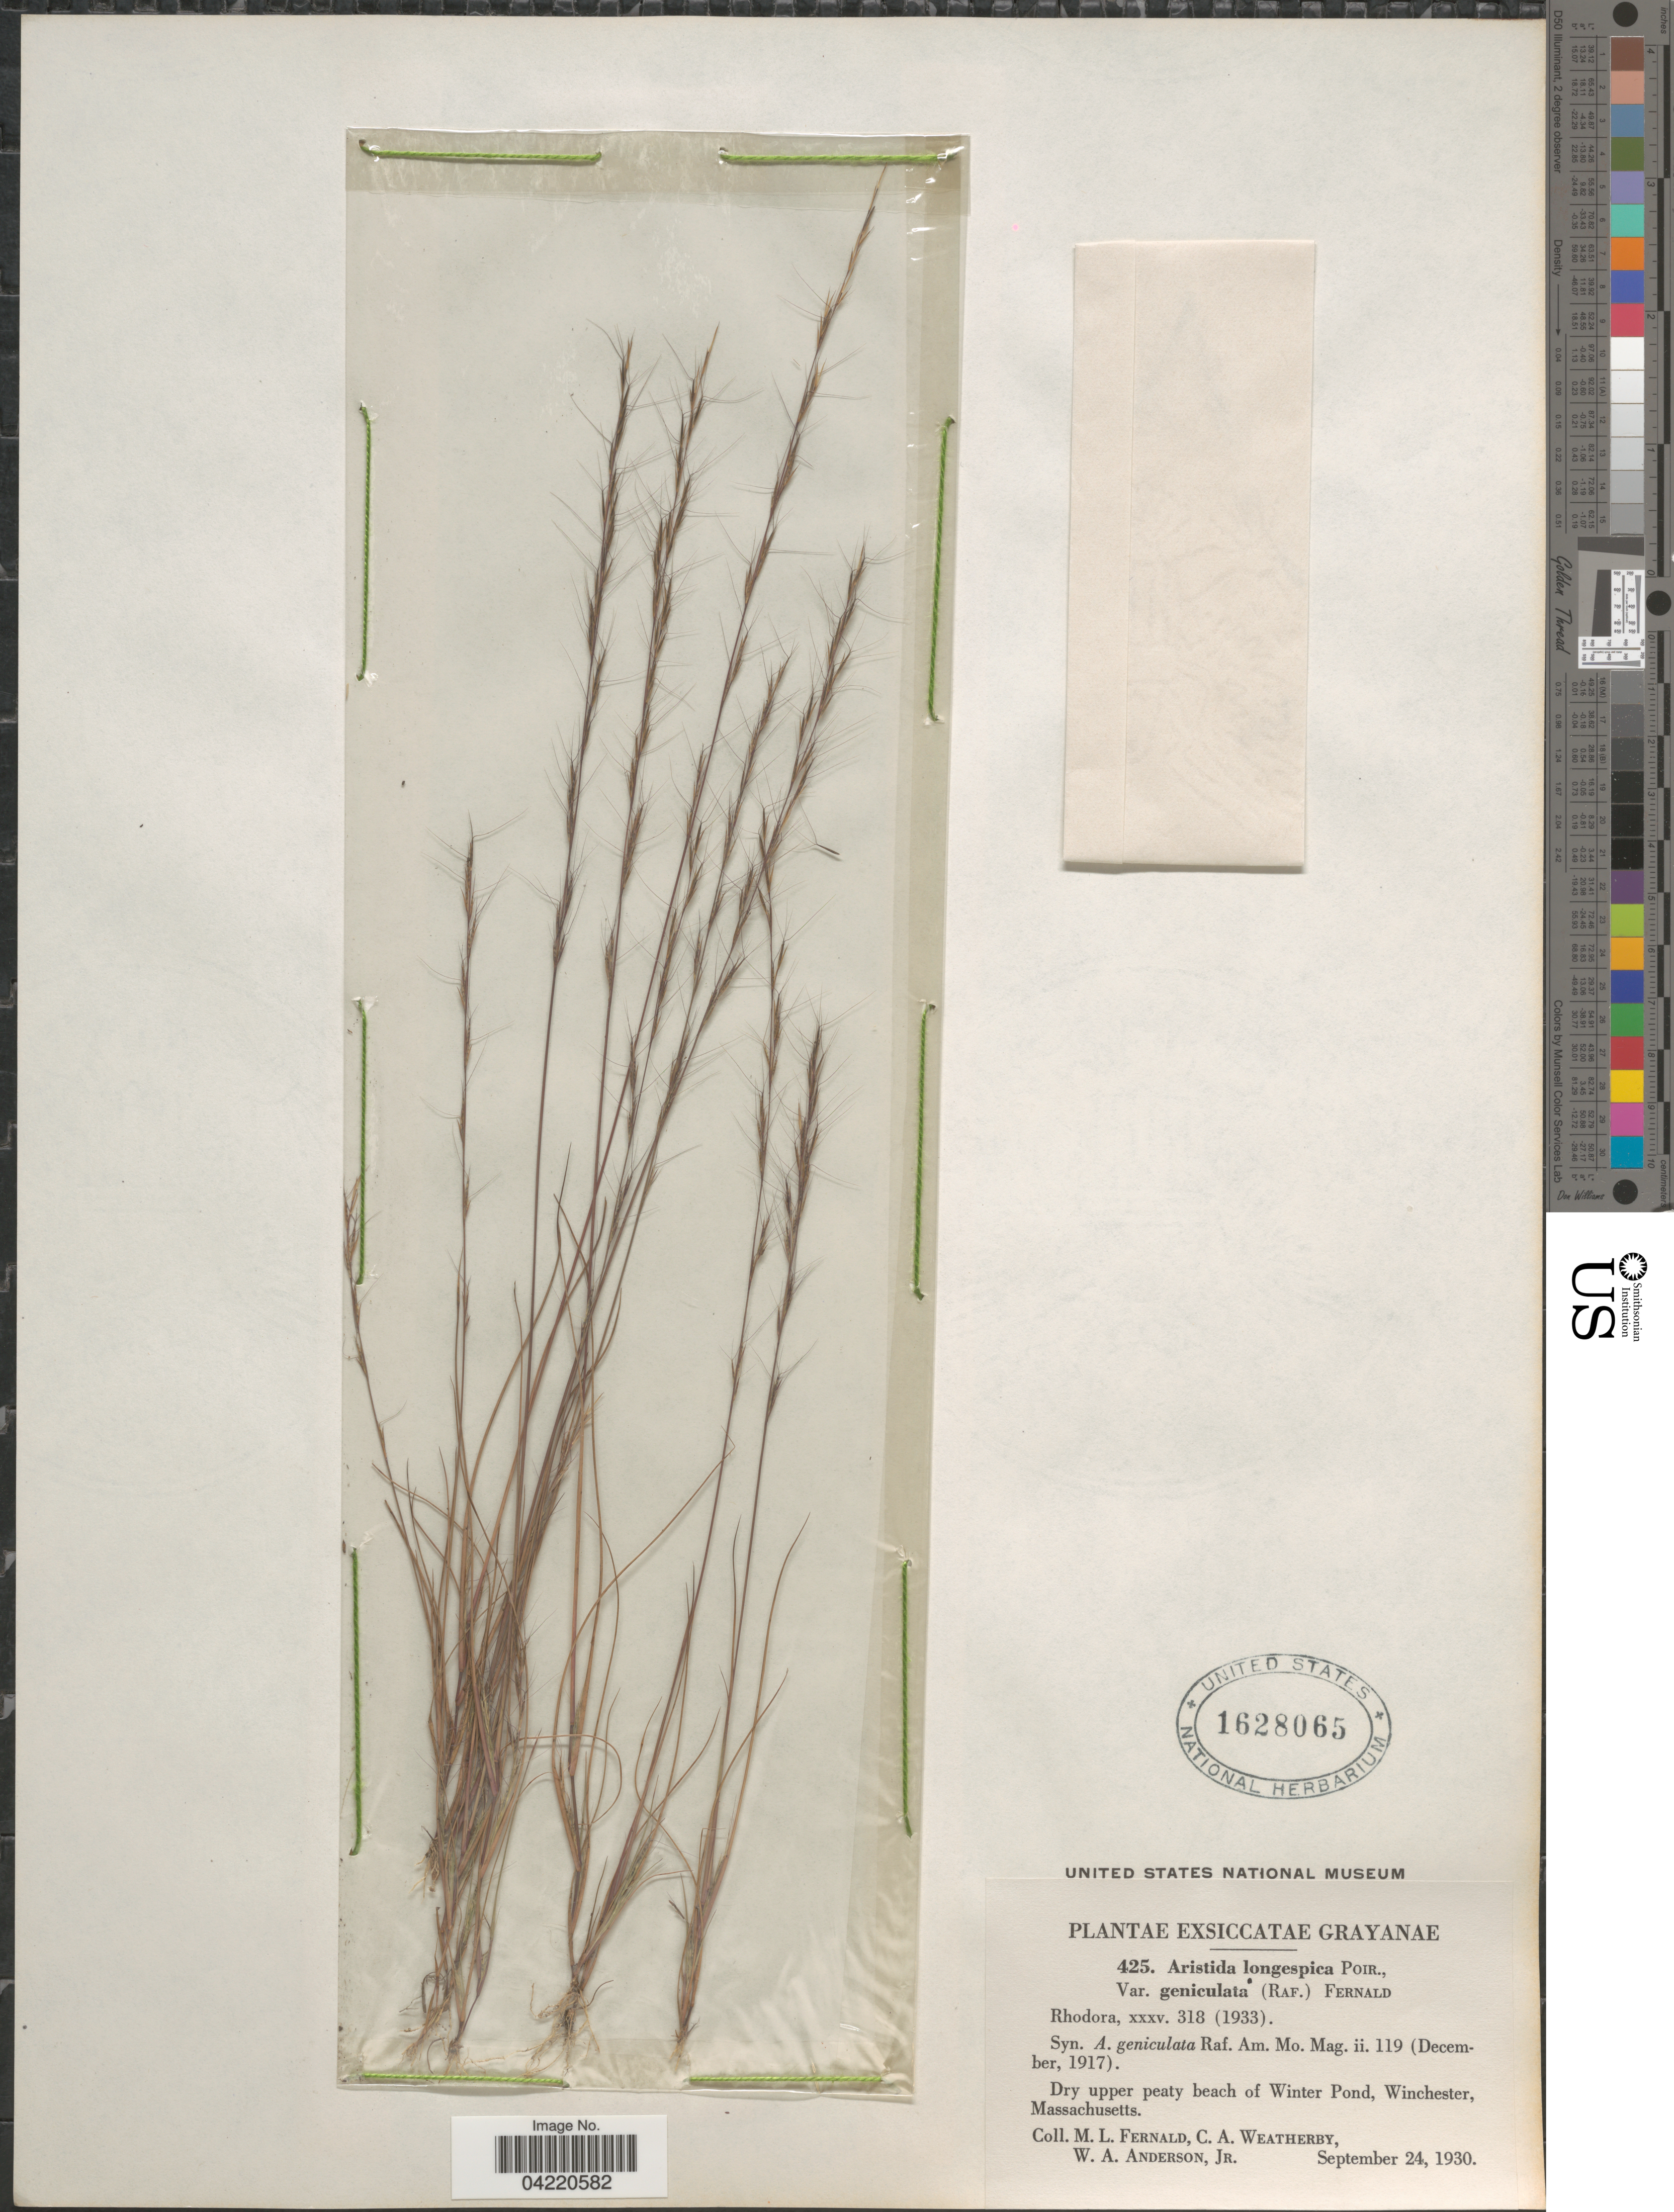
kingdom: Plantae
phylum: Tracheophyta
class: Liliopsida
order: Poales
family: Poaceae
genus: Aristida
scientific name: Aristida longespica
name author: Poir.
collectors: M. L. Fernald, C. A. Weatherby & W. A. Anderson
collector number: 425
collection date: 1930-09-24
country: United States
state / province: Massachusetts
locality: Dry upper peaty beach of Winter Pond, Winchester.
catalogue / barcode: US 1628065